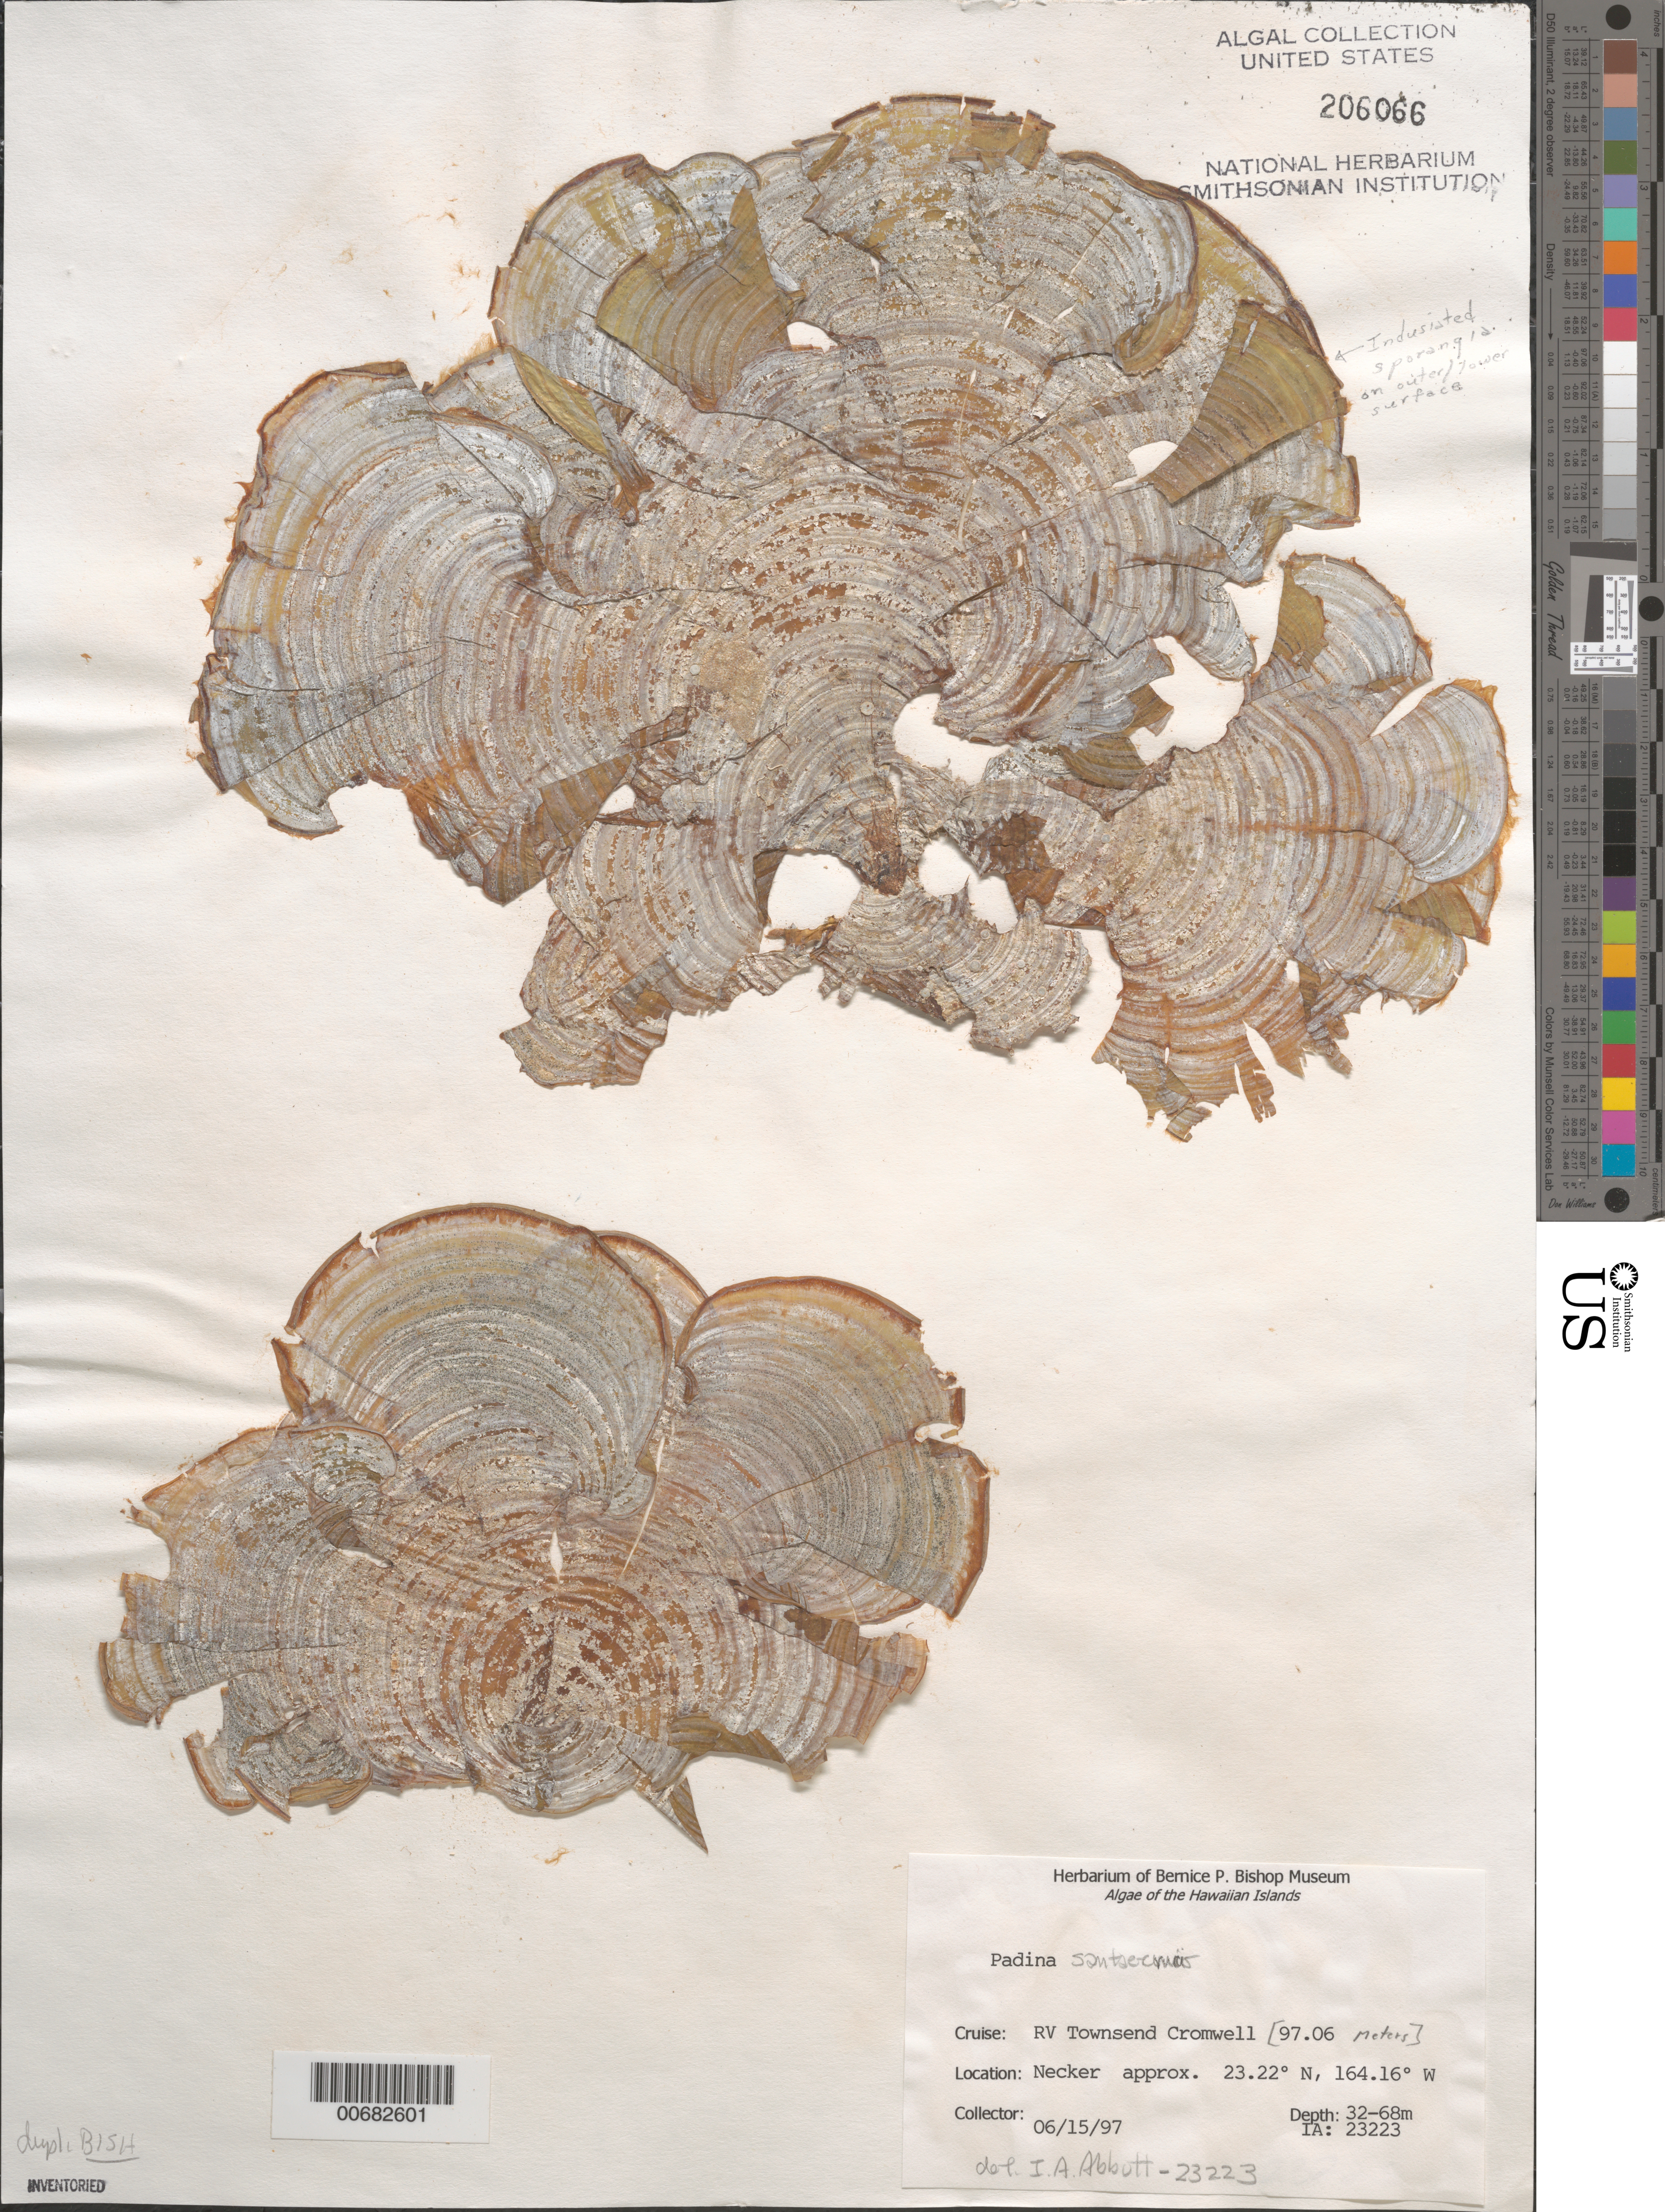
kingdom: Chromista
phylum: Ochrophyta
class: Phaeophyceae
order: Dictyotales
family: Dictyotaceae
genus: Padina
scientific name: Padina sanctae-crucis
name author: Børgesen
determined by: Abbott, Isabella A.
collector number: IAA 23223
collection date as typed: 15 Jun 1997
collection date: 1997-06-15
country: United States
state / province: Hawaii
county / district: Honolulu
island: Necker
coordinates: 23.22 N, 164.16 W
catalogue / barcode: US 206066